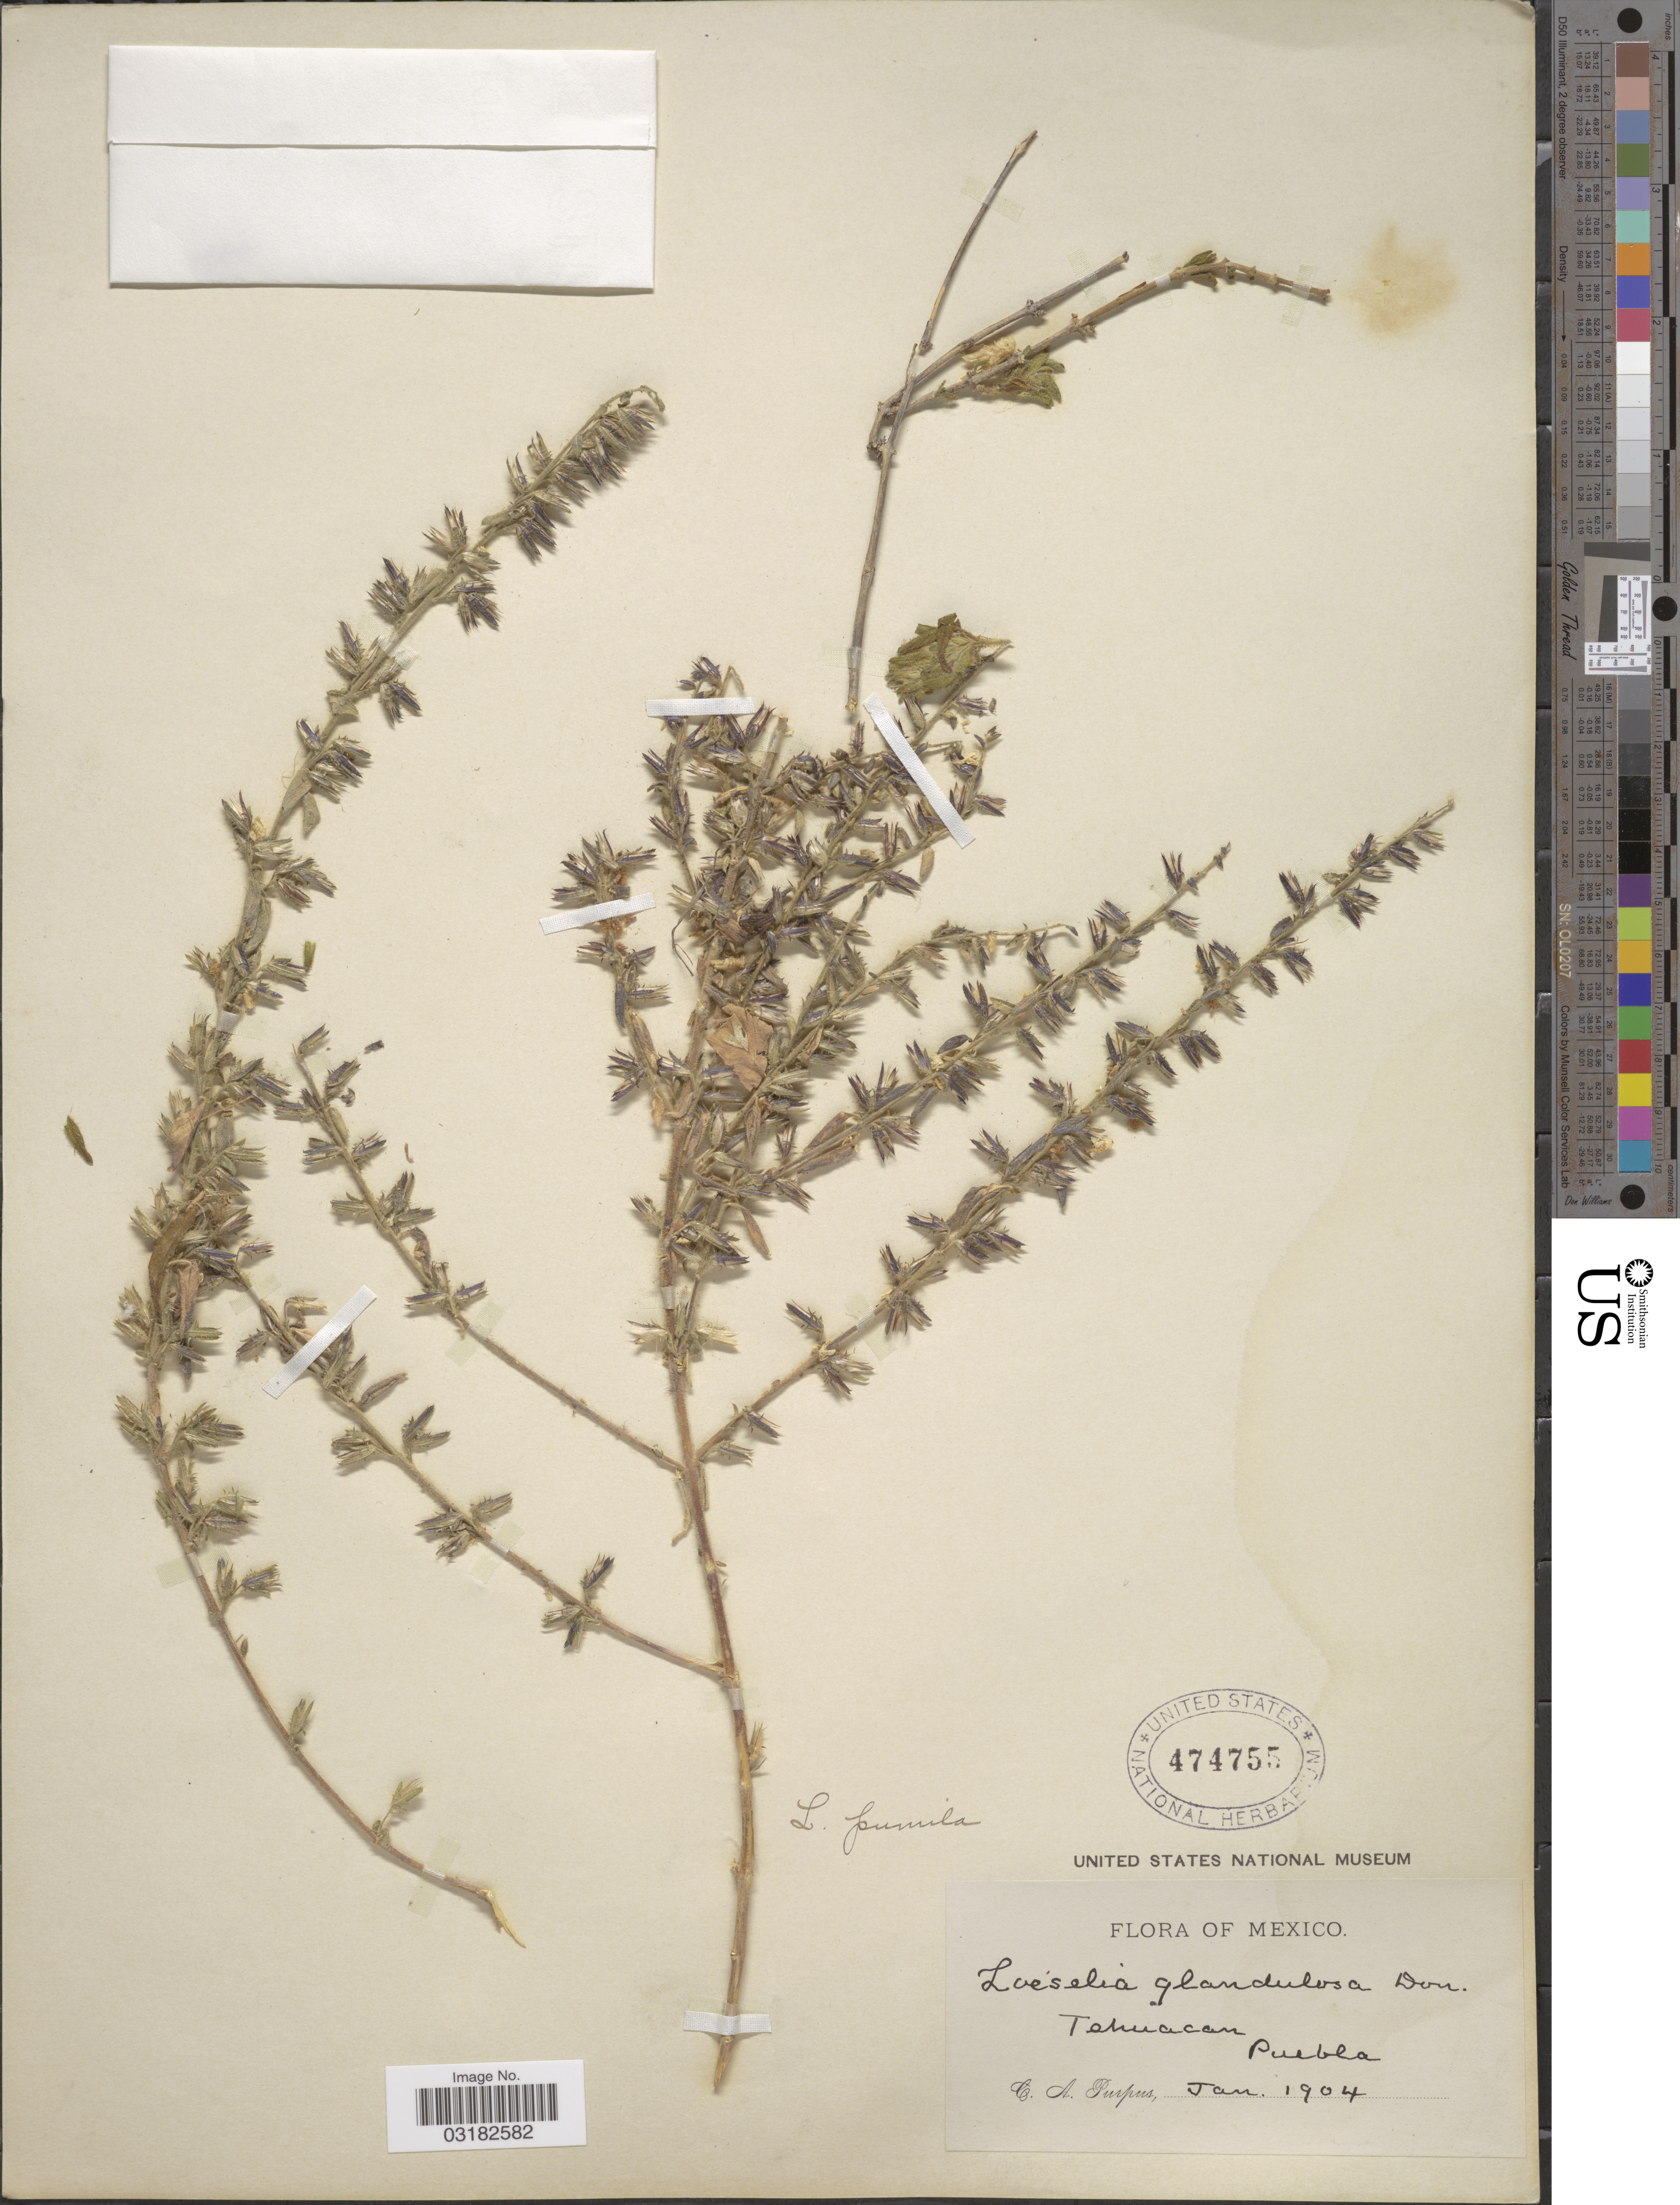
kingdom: Plantae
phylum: Tracheophyta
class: Magnoliopsida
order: Ericales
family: Polemoniaceae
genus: Loeselia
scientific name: Loeselia pumila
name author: (M. Martens & Galeotti) Walp.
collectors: C. A. Purpus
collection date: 1904-01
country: Mexico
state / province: Puebla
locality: Tehuacan.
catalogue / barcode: US 474755